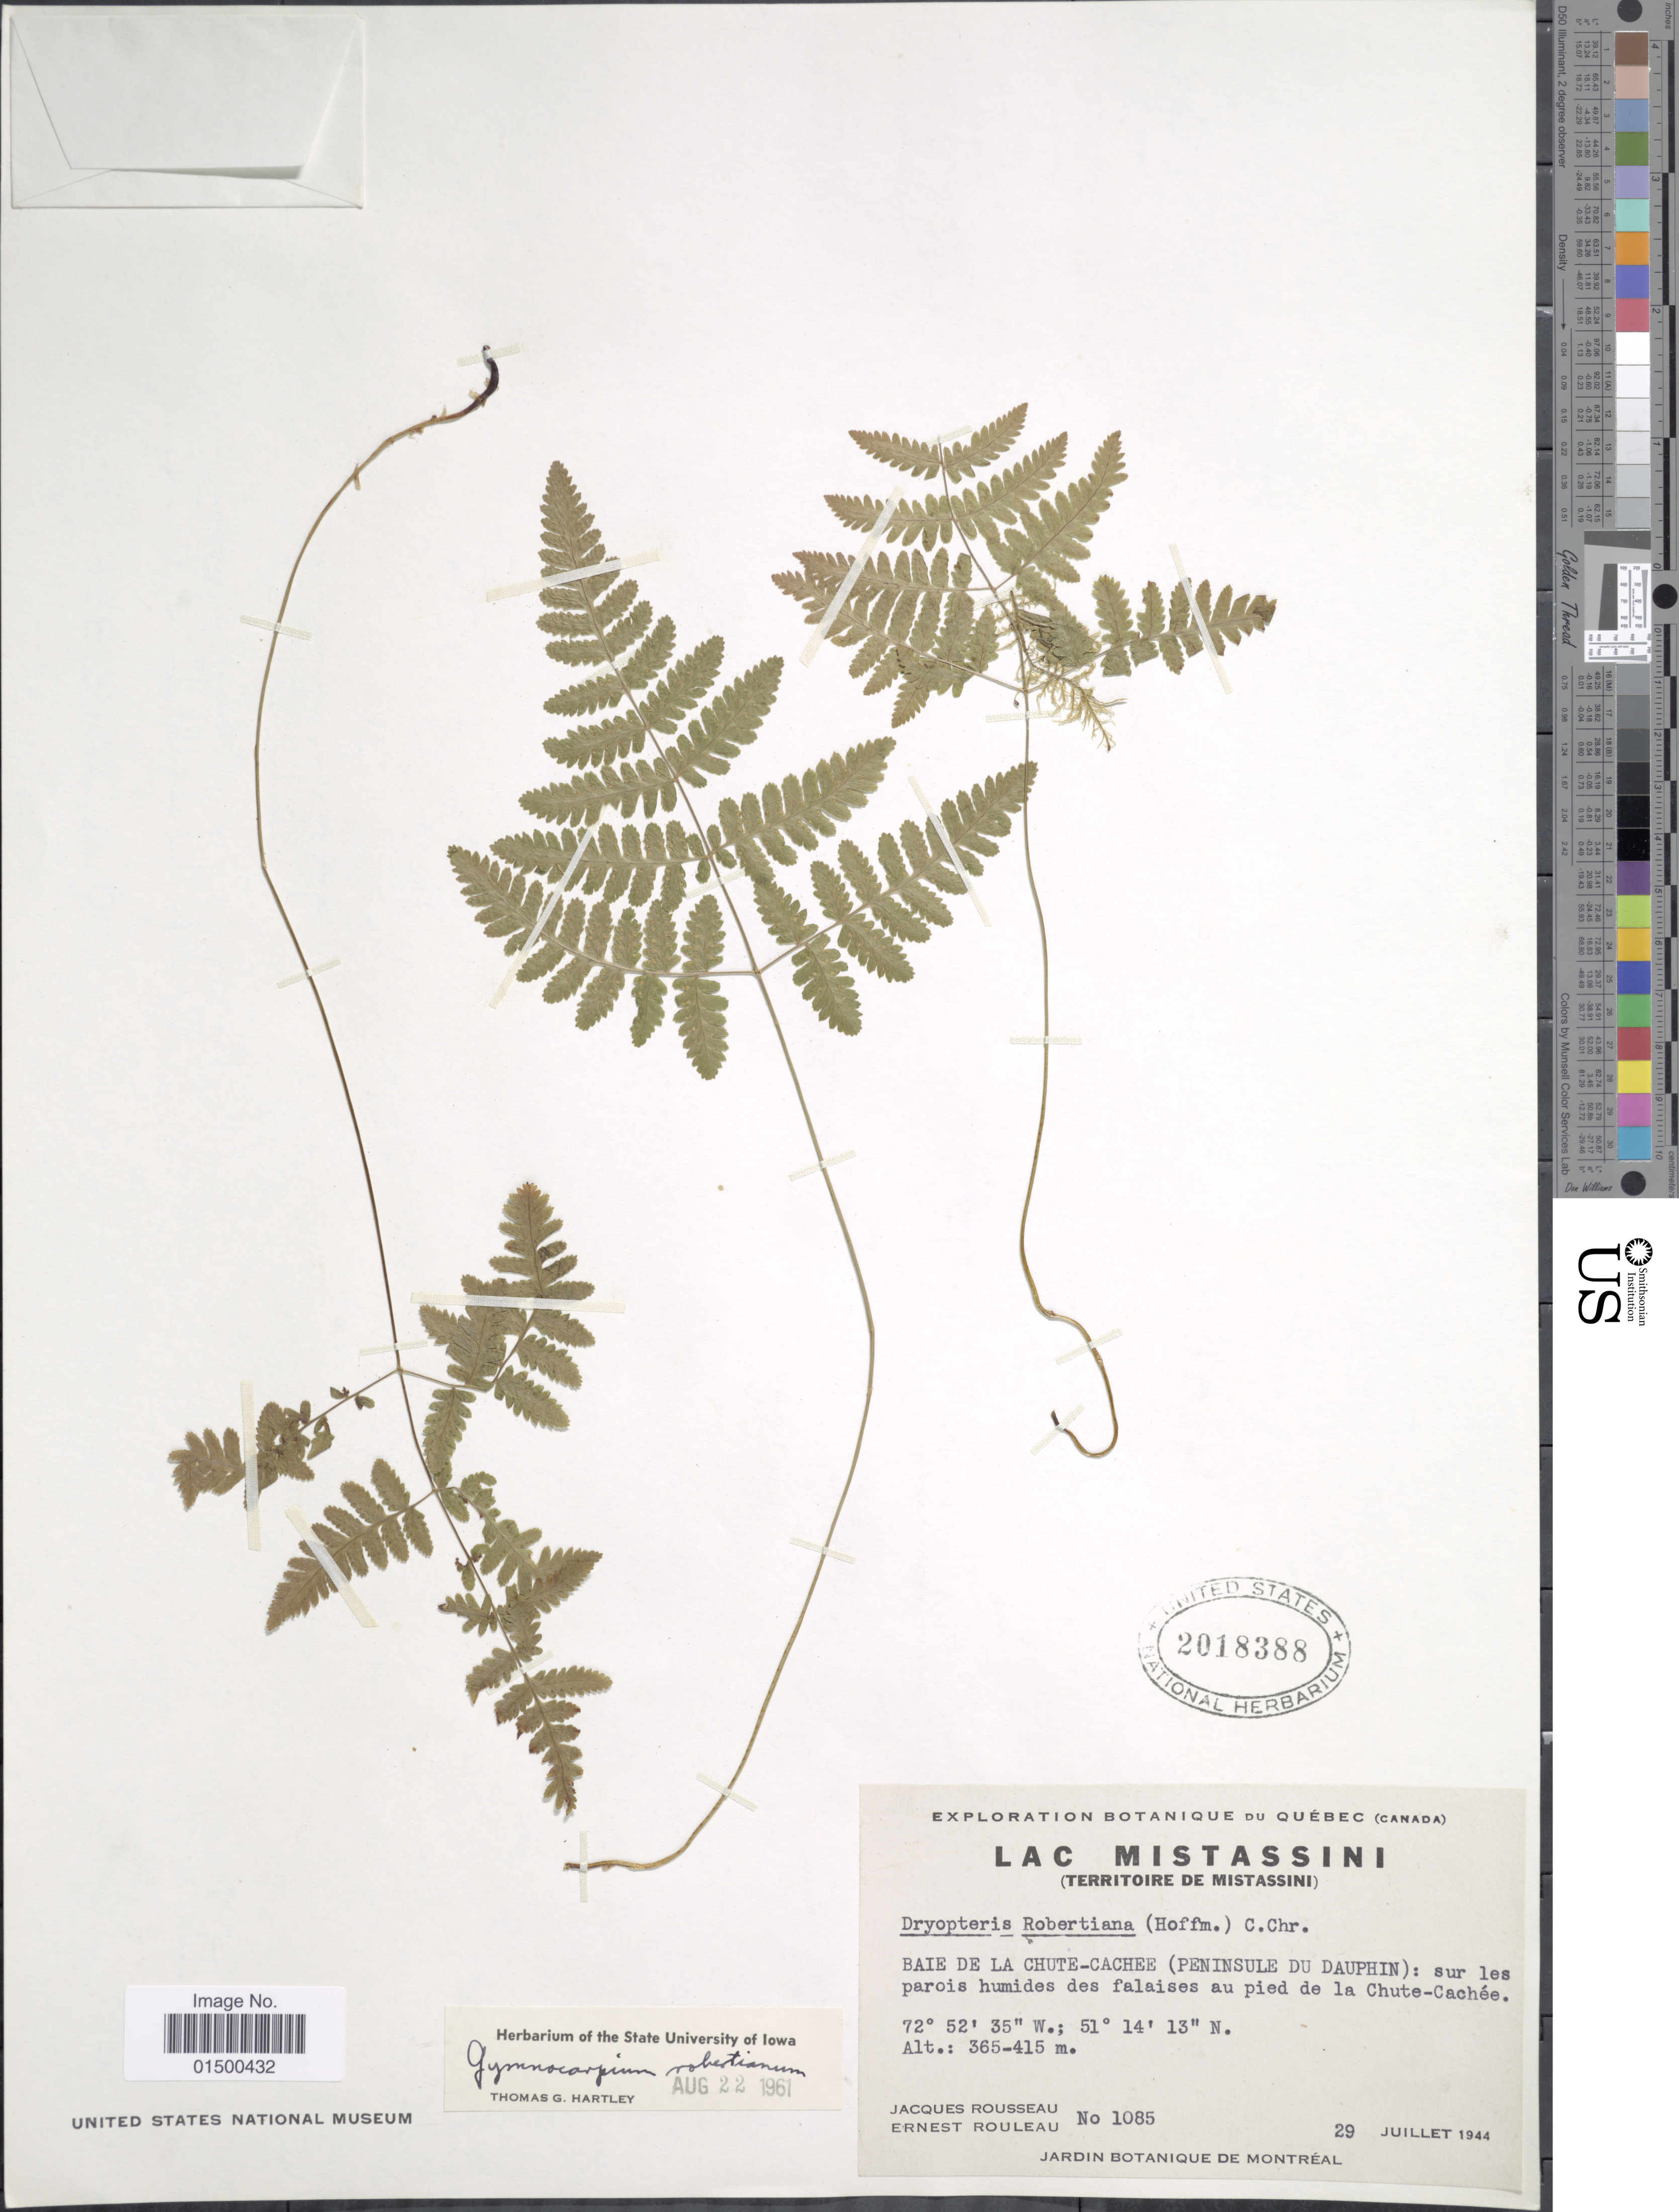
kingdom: Plantae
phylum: Tracheophyta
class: Polypodiopsida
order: Polypodiales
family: Cystopteridaceae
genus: Gymnocarpium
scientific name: Gymnocarpium robertianum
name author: (Hoffm.) Newman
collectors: J. Rousseau & J. Rouleau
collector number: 1085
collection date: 1944-07-29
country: Canada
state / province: Quebec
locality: Baie de la Chute-Cachee ( Peninsule de Dauphin): sur les parois humides des falaises au pied de la Chute-Cachee, Lac Mistassini (Territoire de Mistassini)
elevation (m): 365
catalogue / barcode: US 2018388